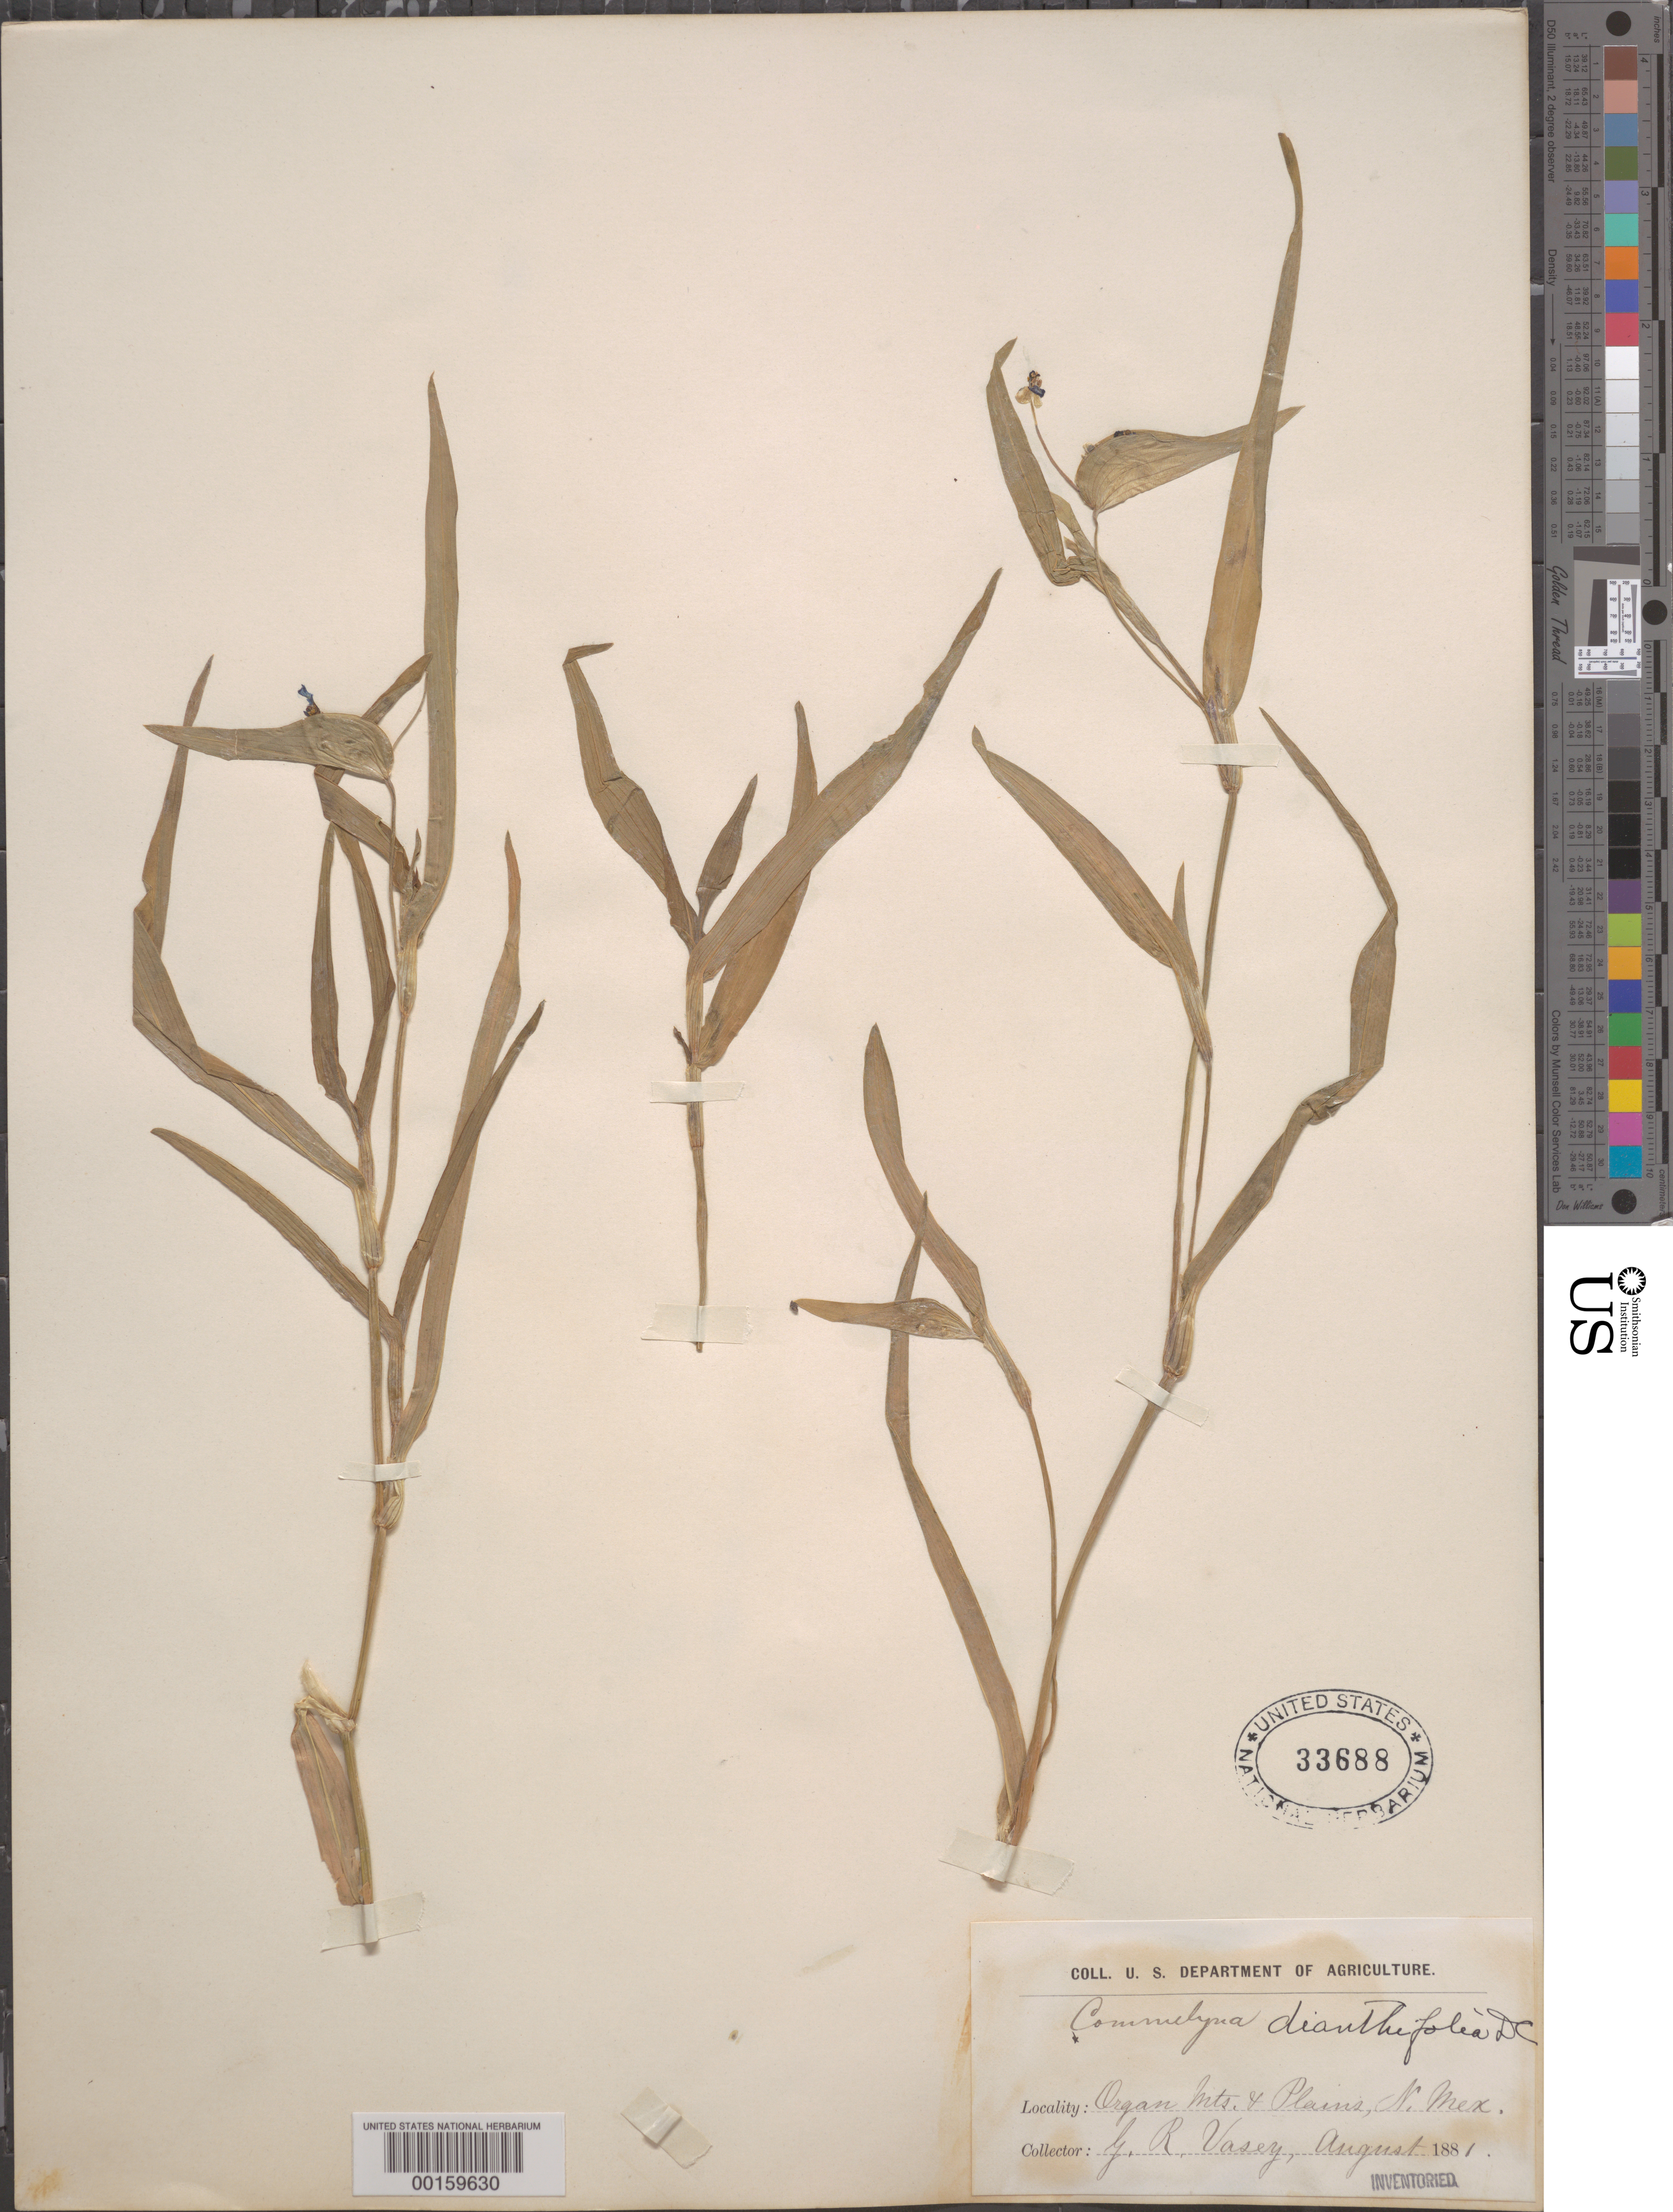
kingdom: Plantae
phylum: Tracheophyta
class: Liliopsida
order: Commelinales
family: Commelinaceae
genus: Commelina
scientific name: Commelina dianthifolia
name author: Redouté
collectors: G. R. Vasey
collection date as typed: Aug 1881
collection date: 1881-08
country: United States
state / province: New Mexico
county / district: Dona Ana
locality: Organ mts., and plains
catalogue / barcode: US 33688